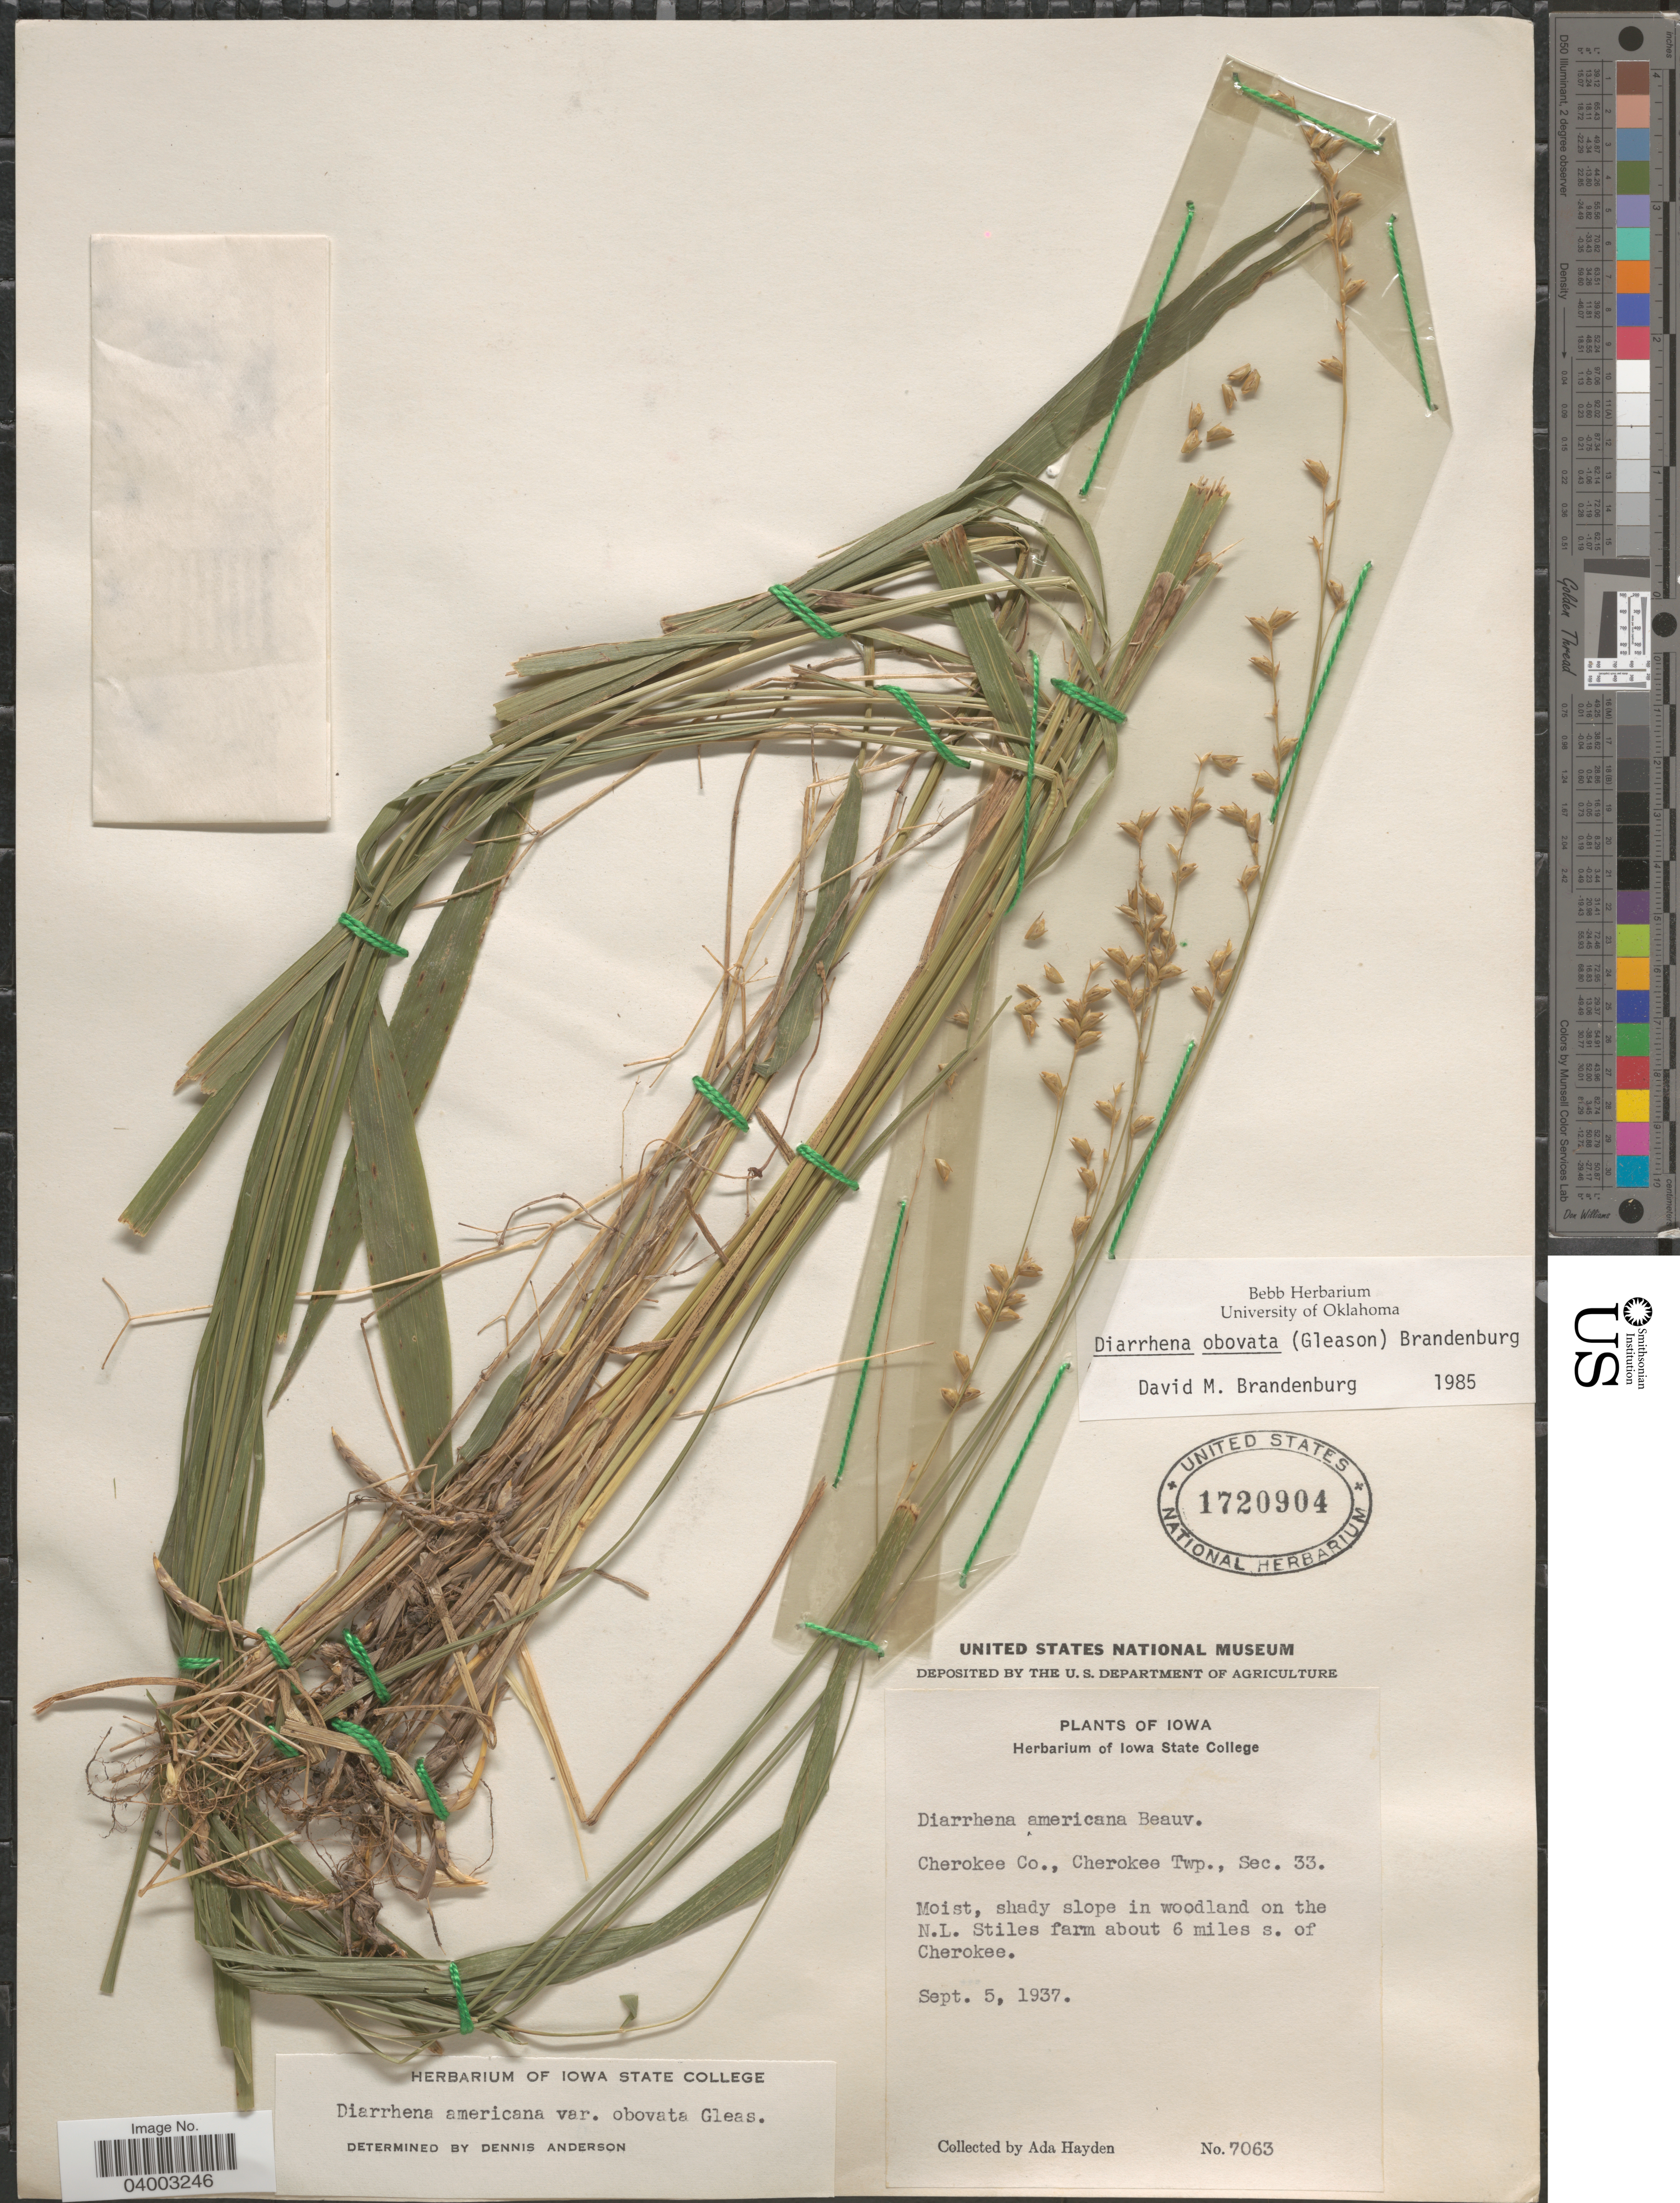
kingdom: Plantae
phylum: Tracheophyta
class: Liliopsida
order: Poales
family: Poaceae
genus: Diarrhena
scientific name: Diarrhena obovata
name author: (Gleason) Brandenburg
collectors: Ada Hayden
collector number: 7063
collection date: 1937-09-05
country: United States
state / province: Iowa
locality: Cherokee Co., Cherokee Twp., Sec. 33. Moist, shady slope in woodland on the N.L. Stiles farm about 6 miles s. of Cherokee.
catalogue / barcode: US 1720904